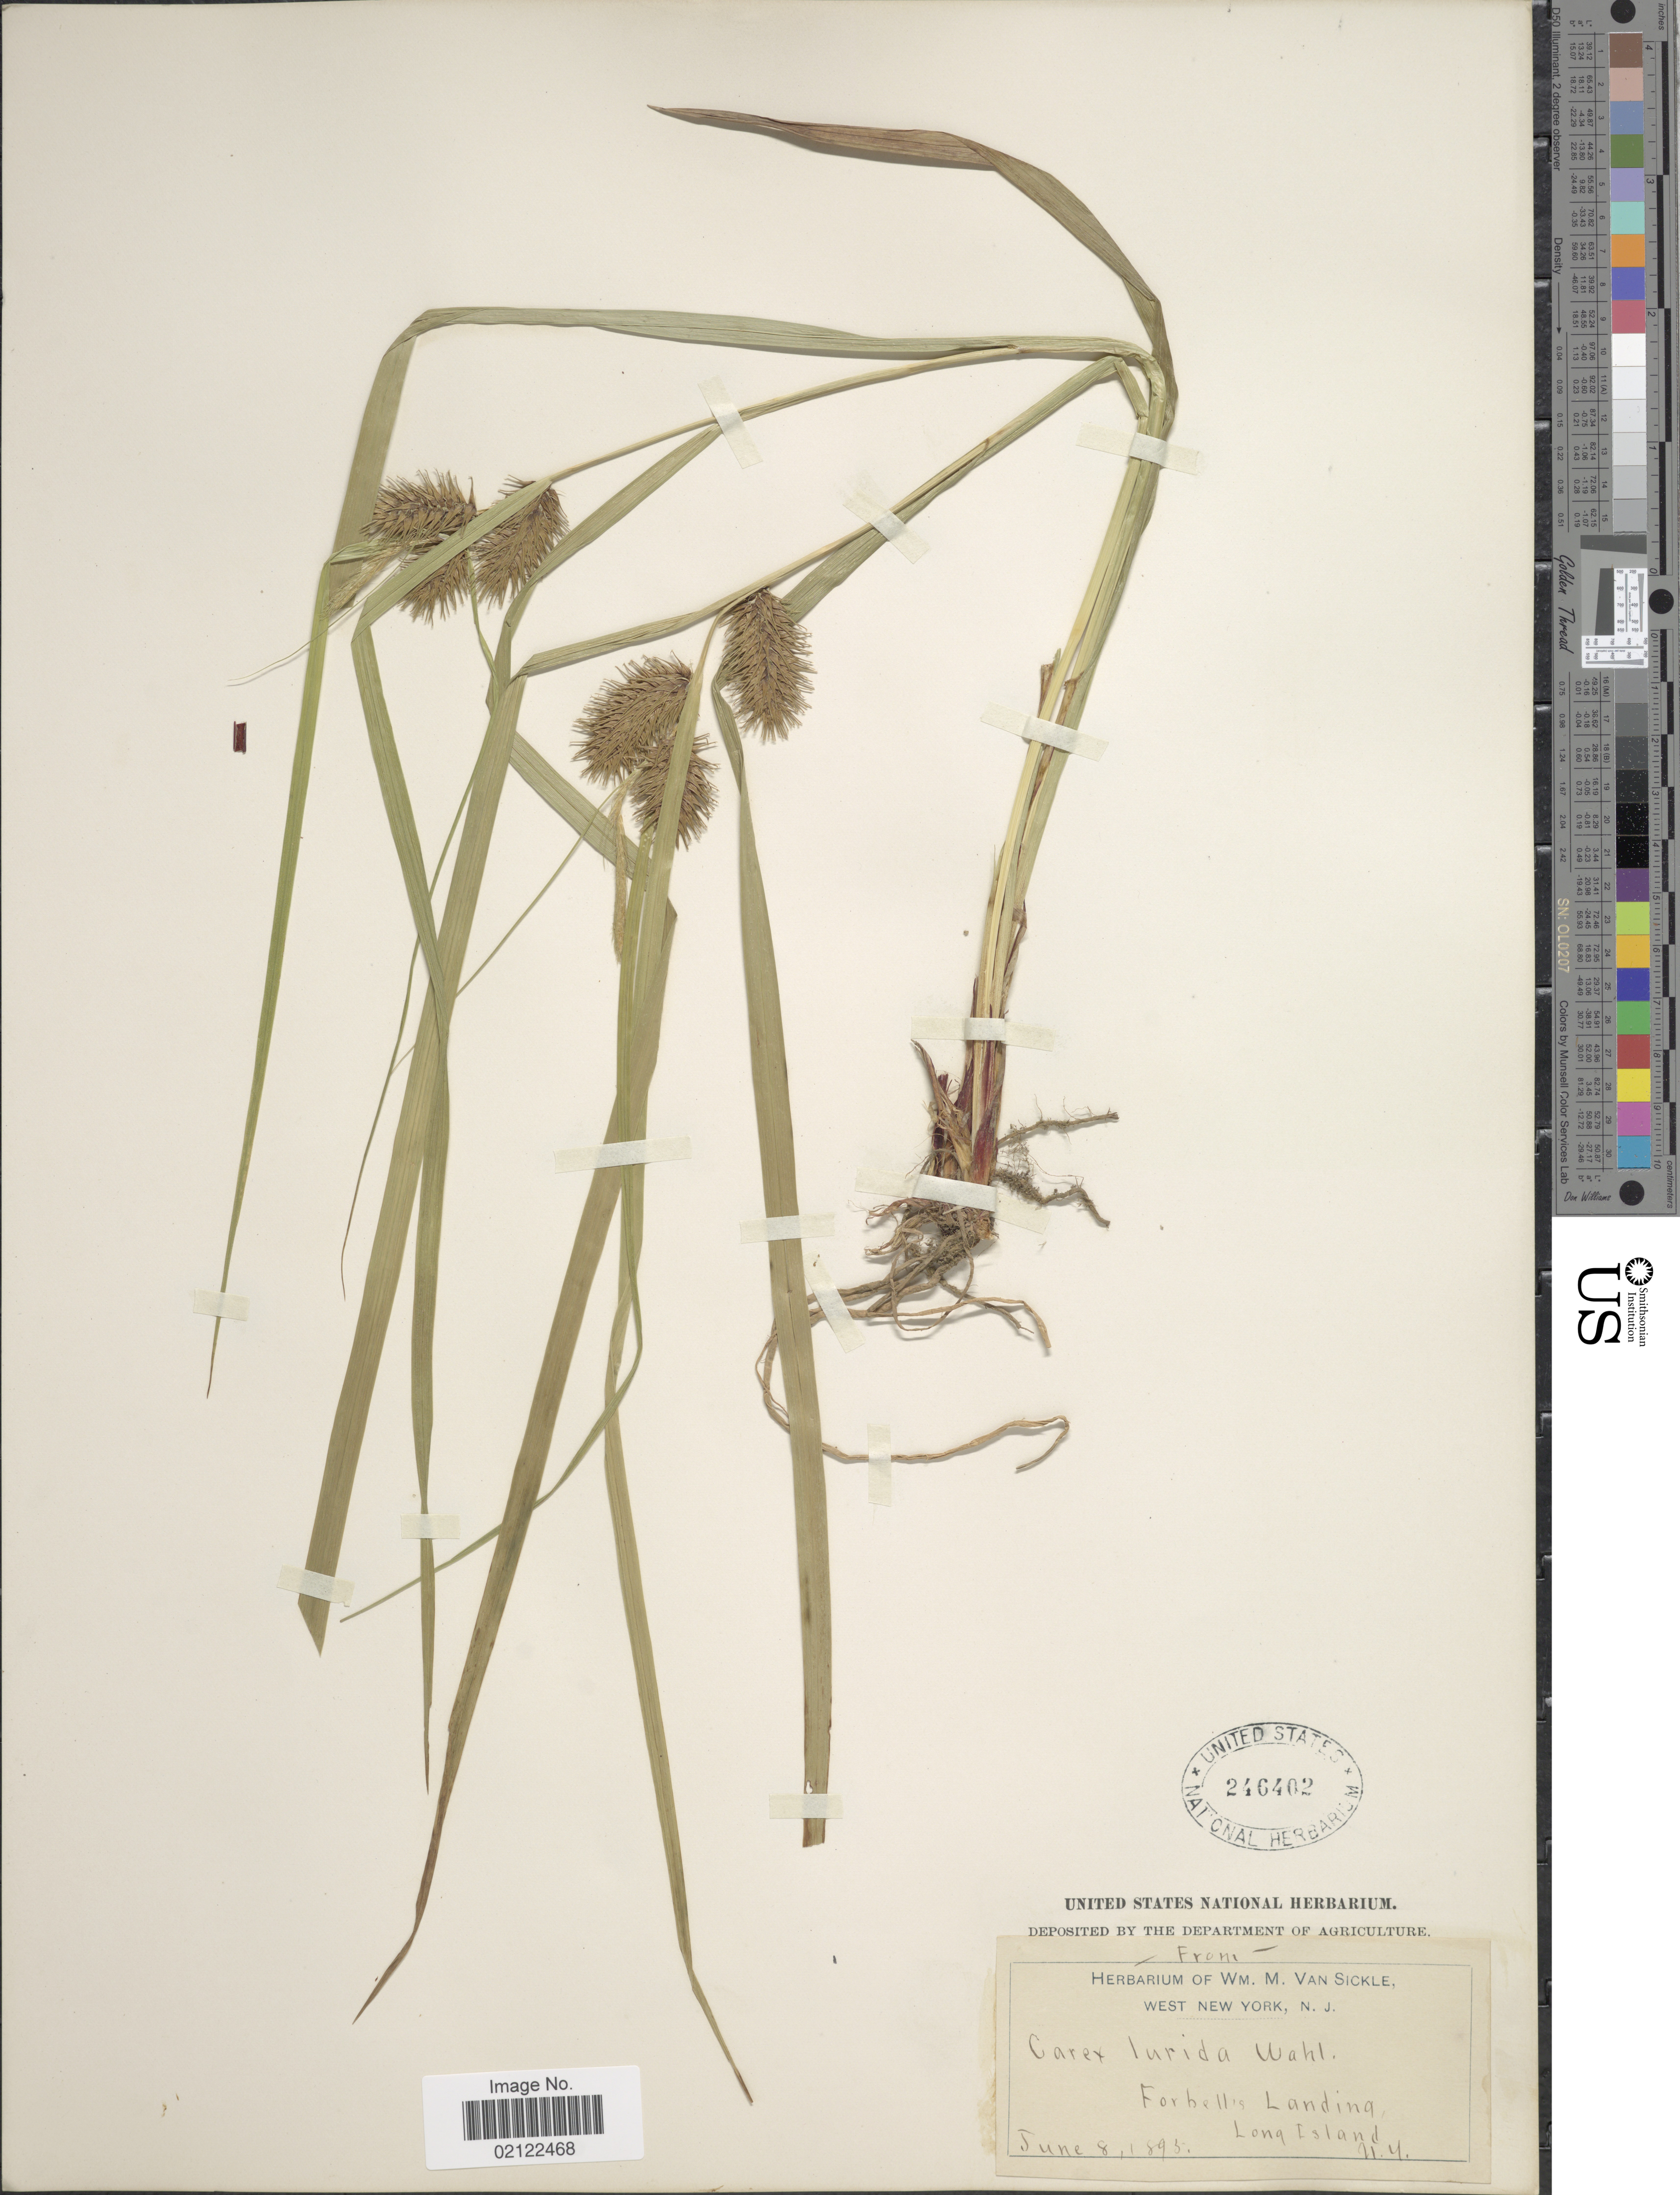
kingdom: Plantae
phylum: Tracheophyta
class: Liliopsida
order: Poales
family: Cyperaceae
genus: Carex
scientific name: Carex lurida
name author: Wahlenb.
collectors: ex herb. Wm. M. Van Sickle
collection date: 1895-06-08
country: United States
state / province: New York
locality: Forbell's Landing, Long Island. N.Y.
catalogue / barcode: US 246402